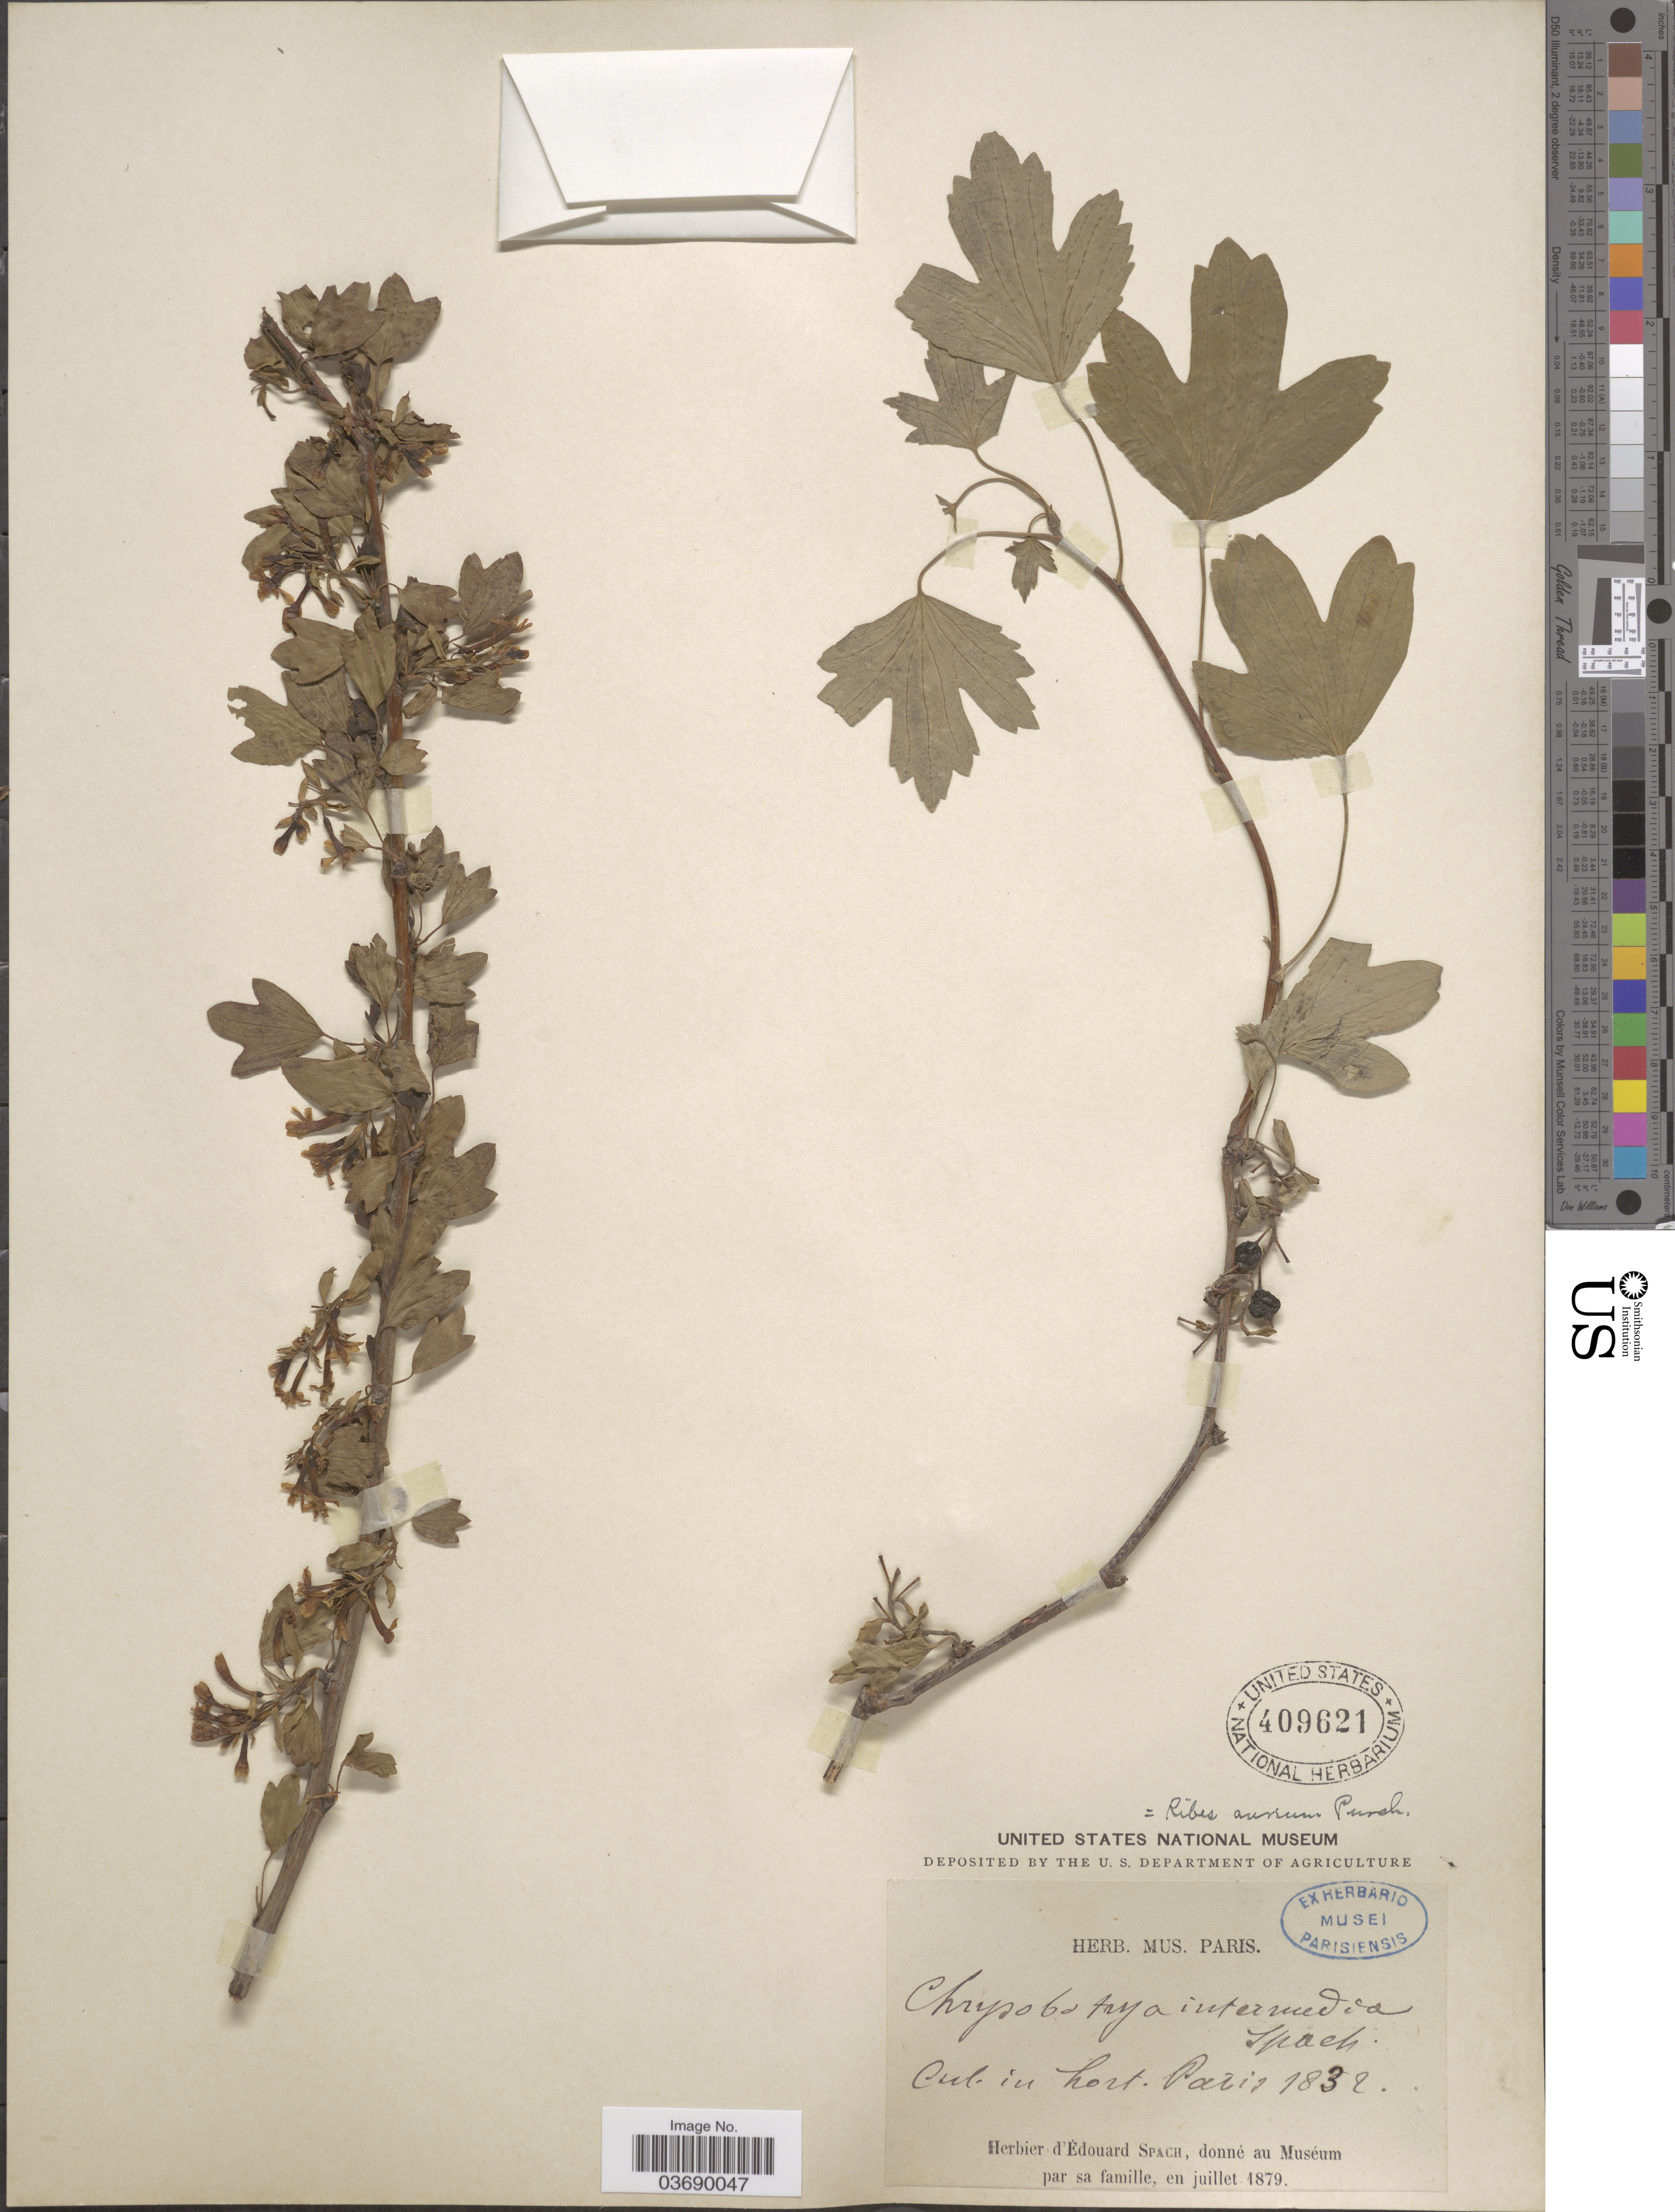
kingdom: Plantae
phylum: Tracheophyta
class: Magnoliopsida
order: Saxifragales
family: Grossulariaceae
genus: Ribes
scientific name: Ribes aureum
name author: Pursh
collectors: Ex herb. Edouard Spach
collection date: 1832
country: France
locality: Hort. Paris.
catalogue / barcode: US 409621